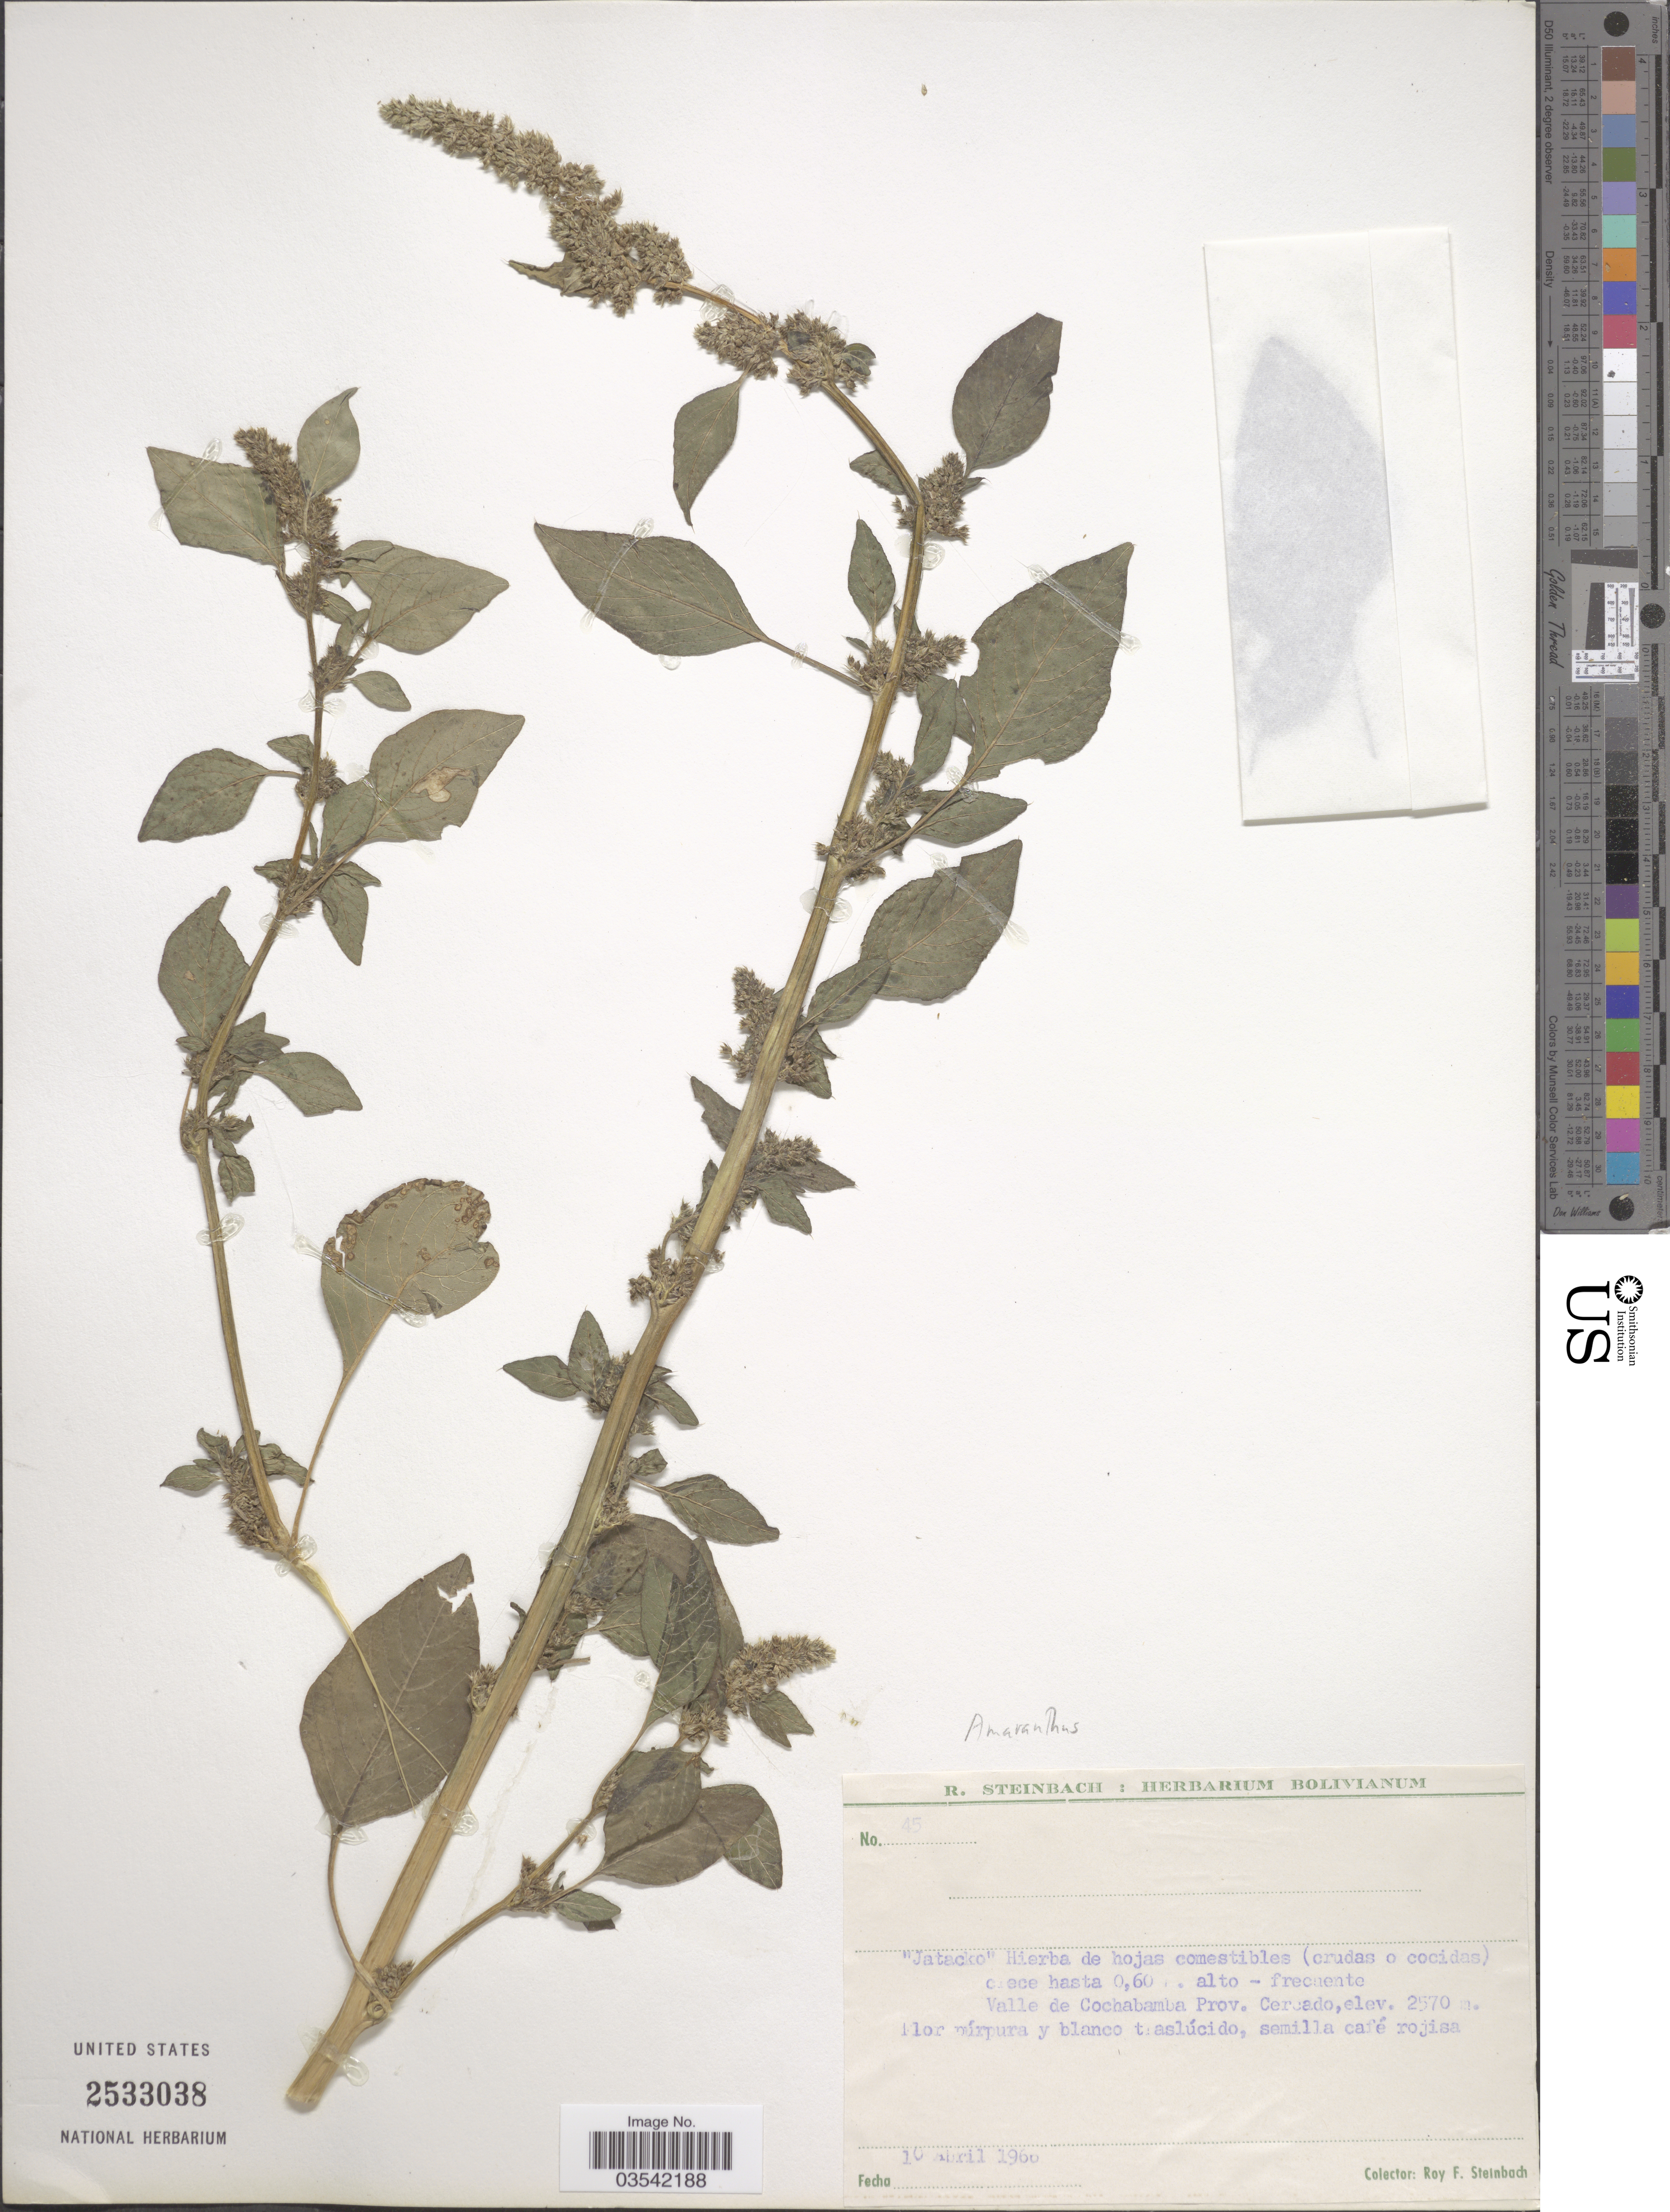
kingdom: Plantae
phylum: Tracheophyta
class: Magnoliopsida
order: Caryophyllales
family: Amaranthaceae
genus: Amaranthus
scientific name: Amaranthus sp.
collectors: R. F. Steinbach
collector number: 45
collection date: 1960-04-10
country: Bolivia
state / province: Cochabamba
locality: Valle de Cochabamba Prov. Cercado.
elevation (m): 2570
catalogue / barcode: US 2533038